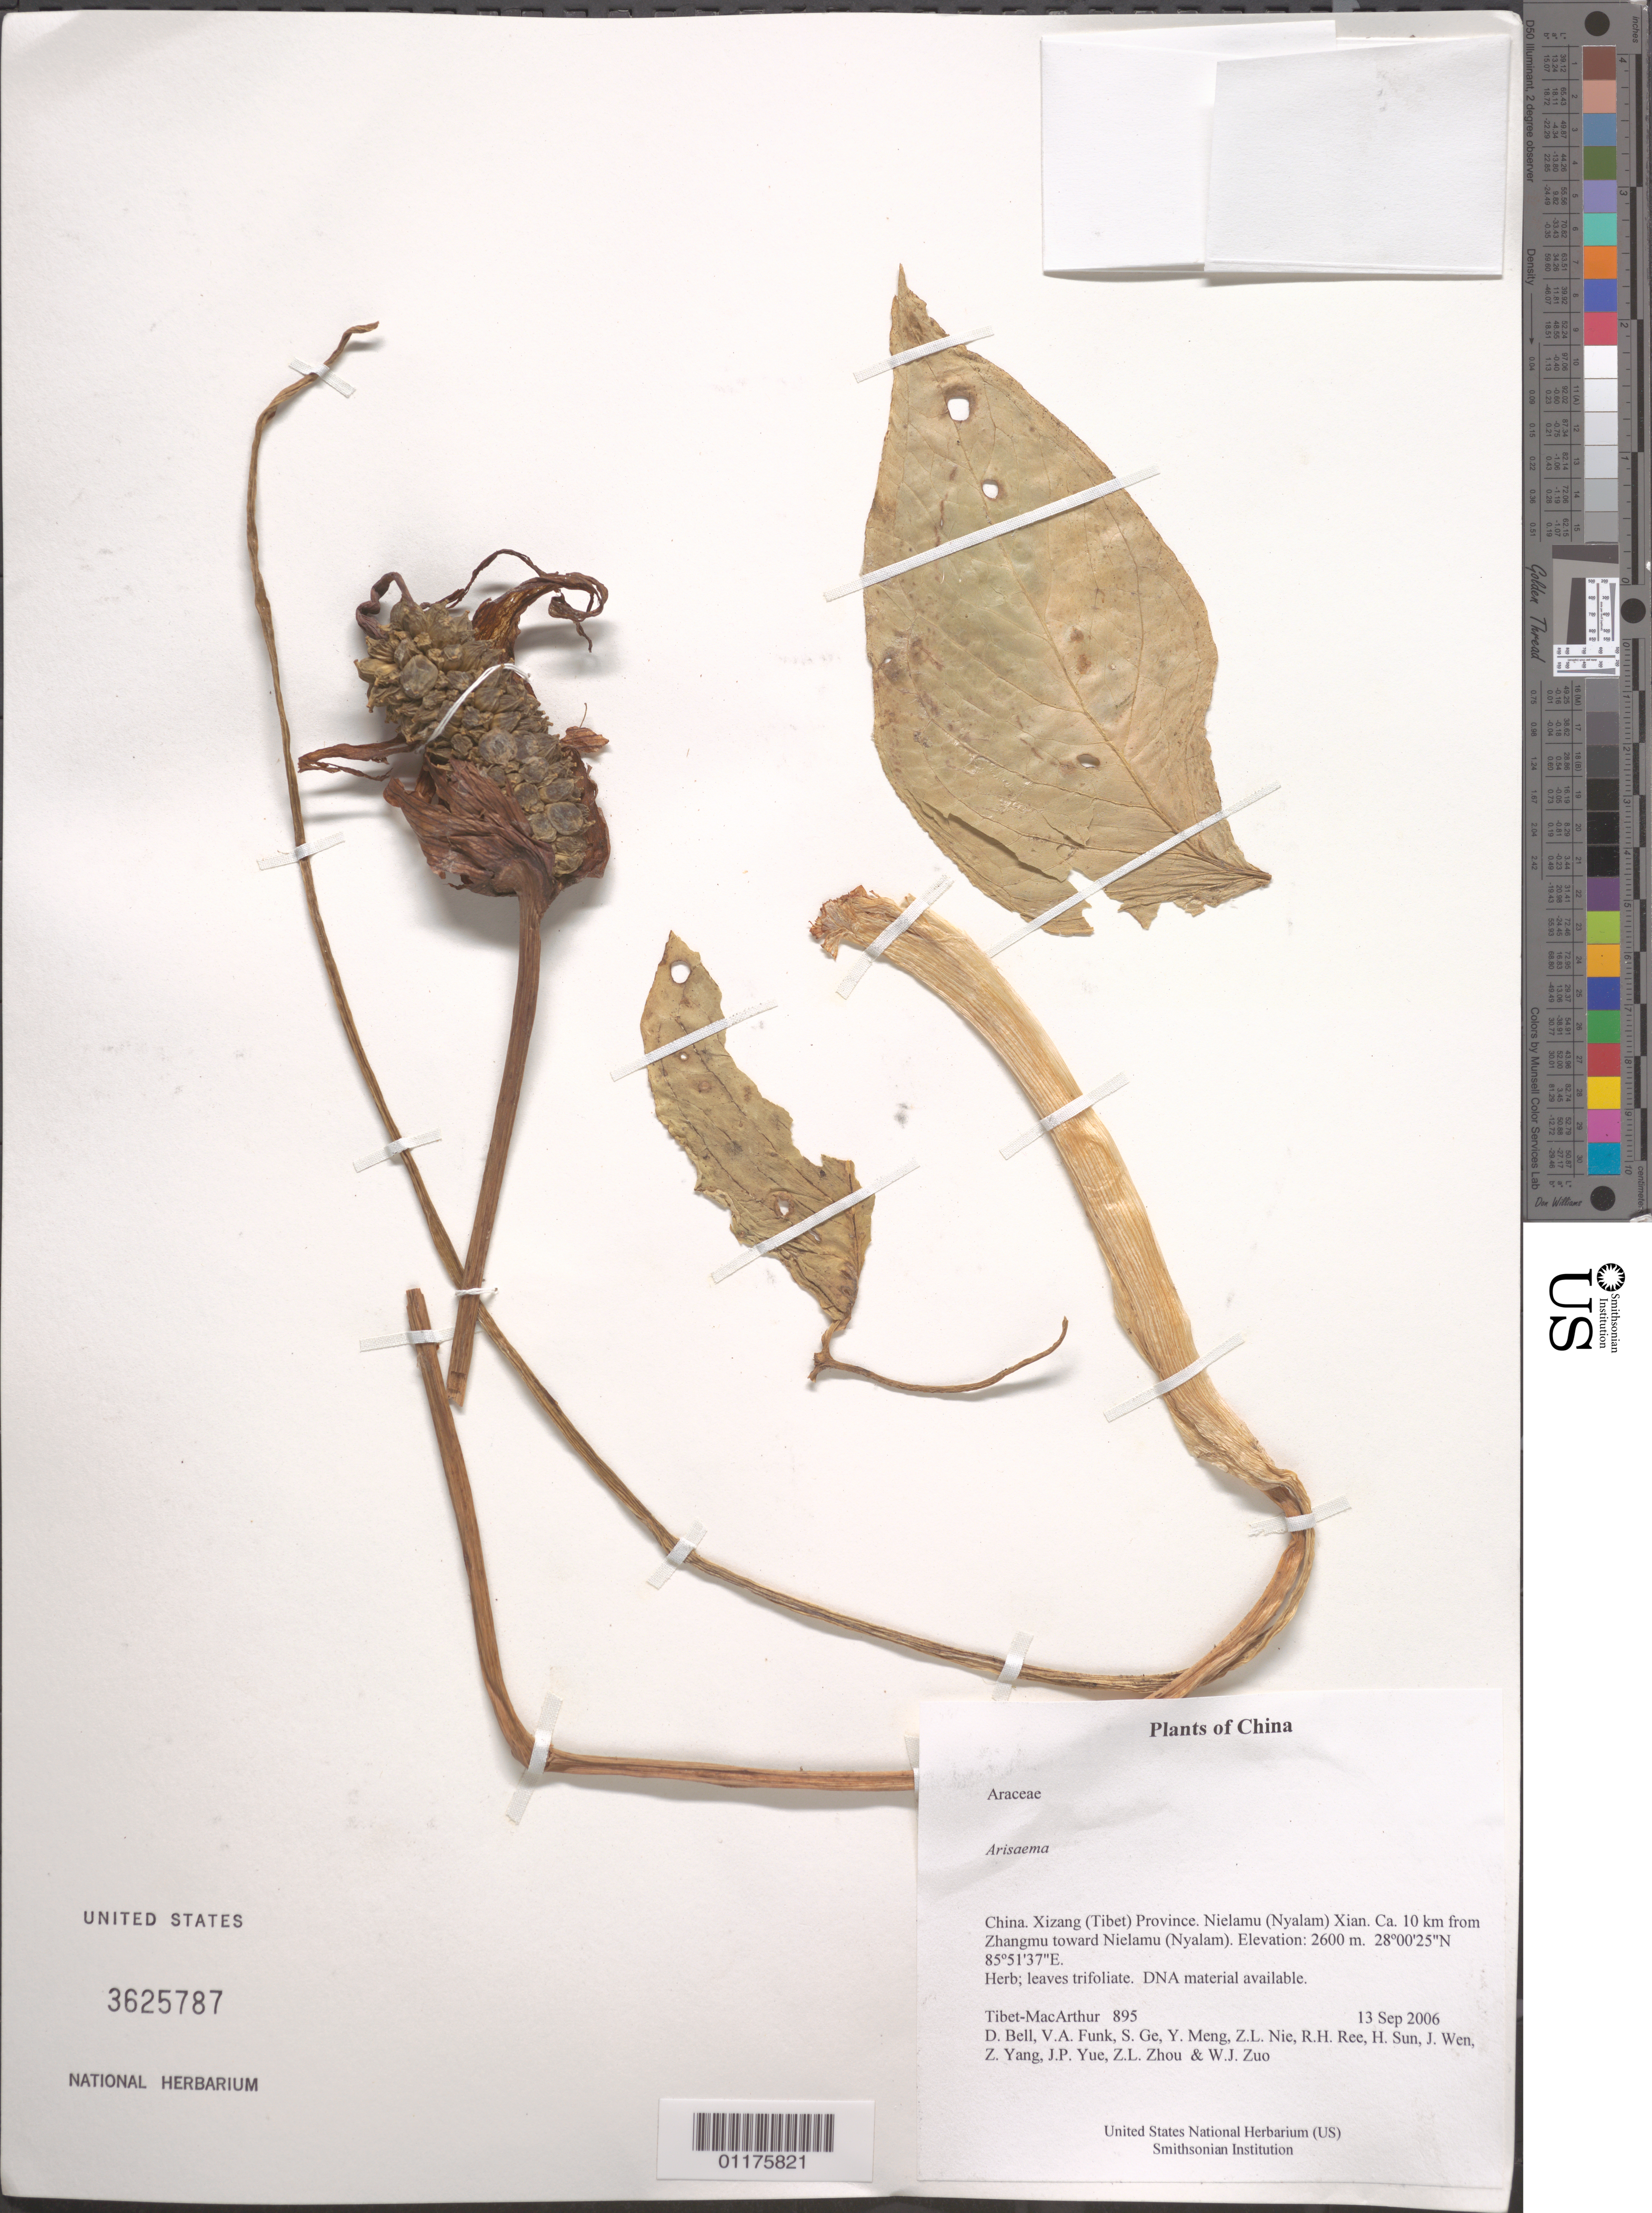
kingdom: Plantae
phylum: Tracheophyta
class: Liliopsida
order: Alismatales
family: Araceae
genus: Arisaema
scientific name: Arisaema sp.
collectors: Tibet-MacArthur, D. A. Bell, V. Funk, S. Ge, Y. Meng, Z. Nie, R. Ree, H. Sun, J. Wen, Z. Yang, J. Yue, Z. Zhou & W. Zuo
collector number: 895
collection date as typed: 13 Sep 2006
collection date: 2006-09-13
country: China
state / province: Xizang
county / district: Nielamu (Nyalam) Xian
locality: Ca. 10 km from Zhangmu toward Nielamu (Nyalam).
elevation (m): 2600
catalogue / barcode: US 3625787